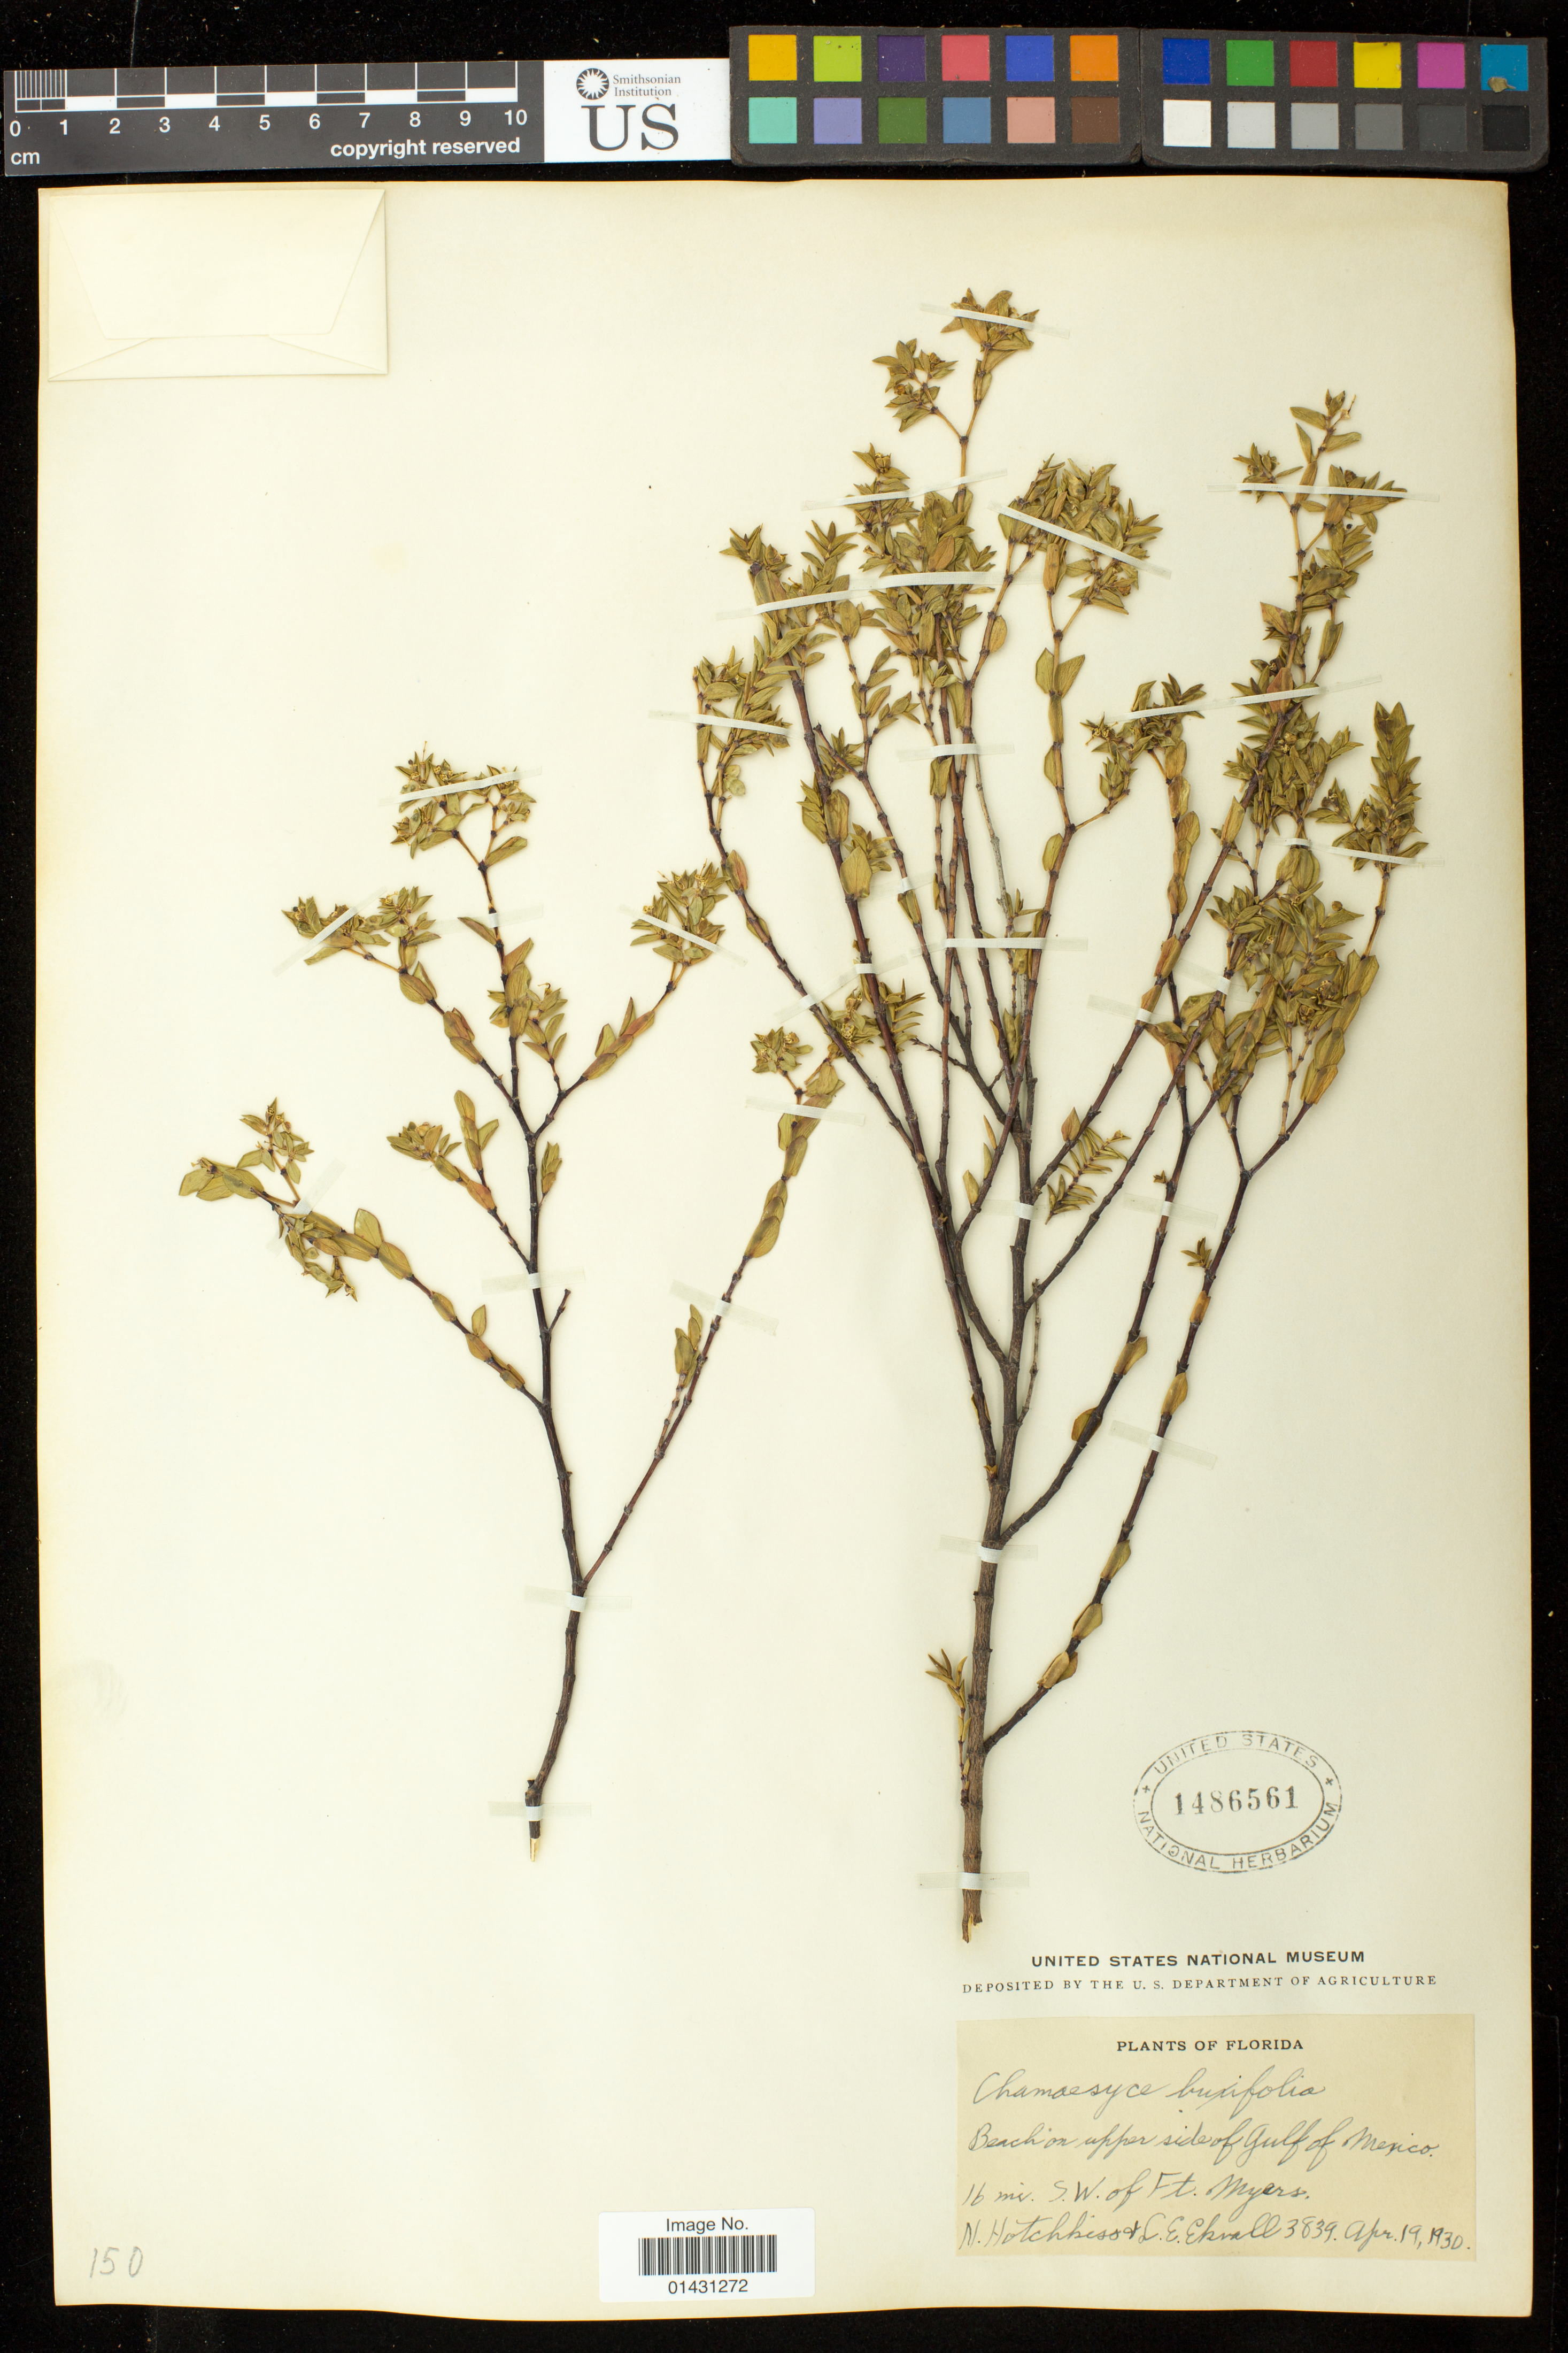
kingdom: Plantae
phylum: Tracheophyta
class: Magnoliopsida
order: Malpighiales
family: Euphorbiaceae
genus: Euphorbia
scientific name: Euphorbia mesembryanthemifolia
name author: Jacq.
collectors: N. Hotchkiss & L. Ekvall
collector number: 3839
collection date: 1930-04-19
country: United States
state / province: Florida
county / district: Lee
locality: Beach on upper side of Gulf of Mexico; 16 mi. S.W. of Ft. Myers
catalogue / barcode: US 1486561